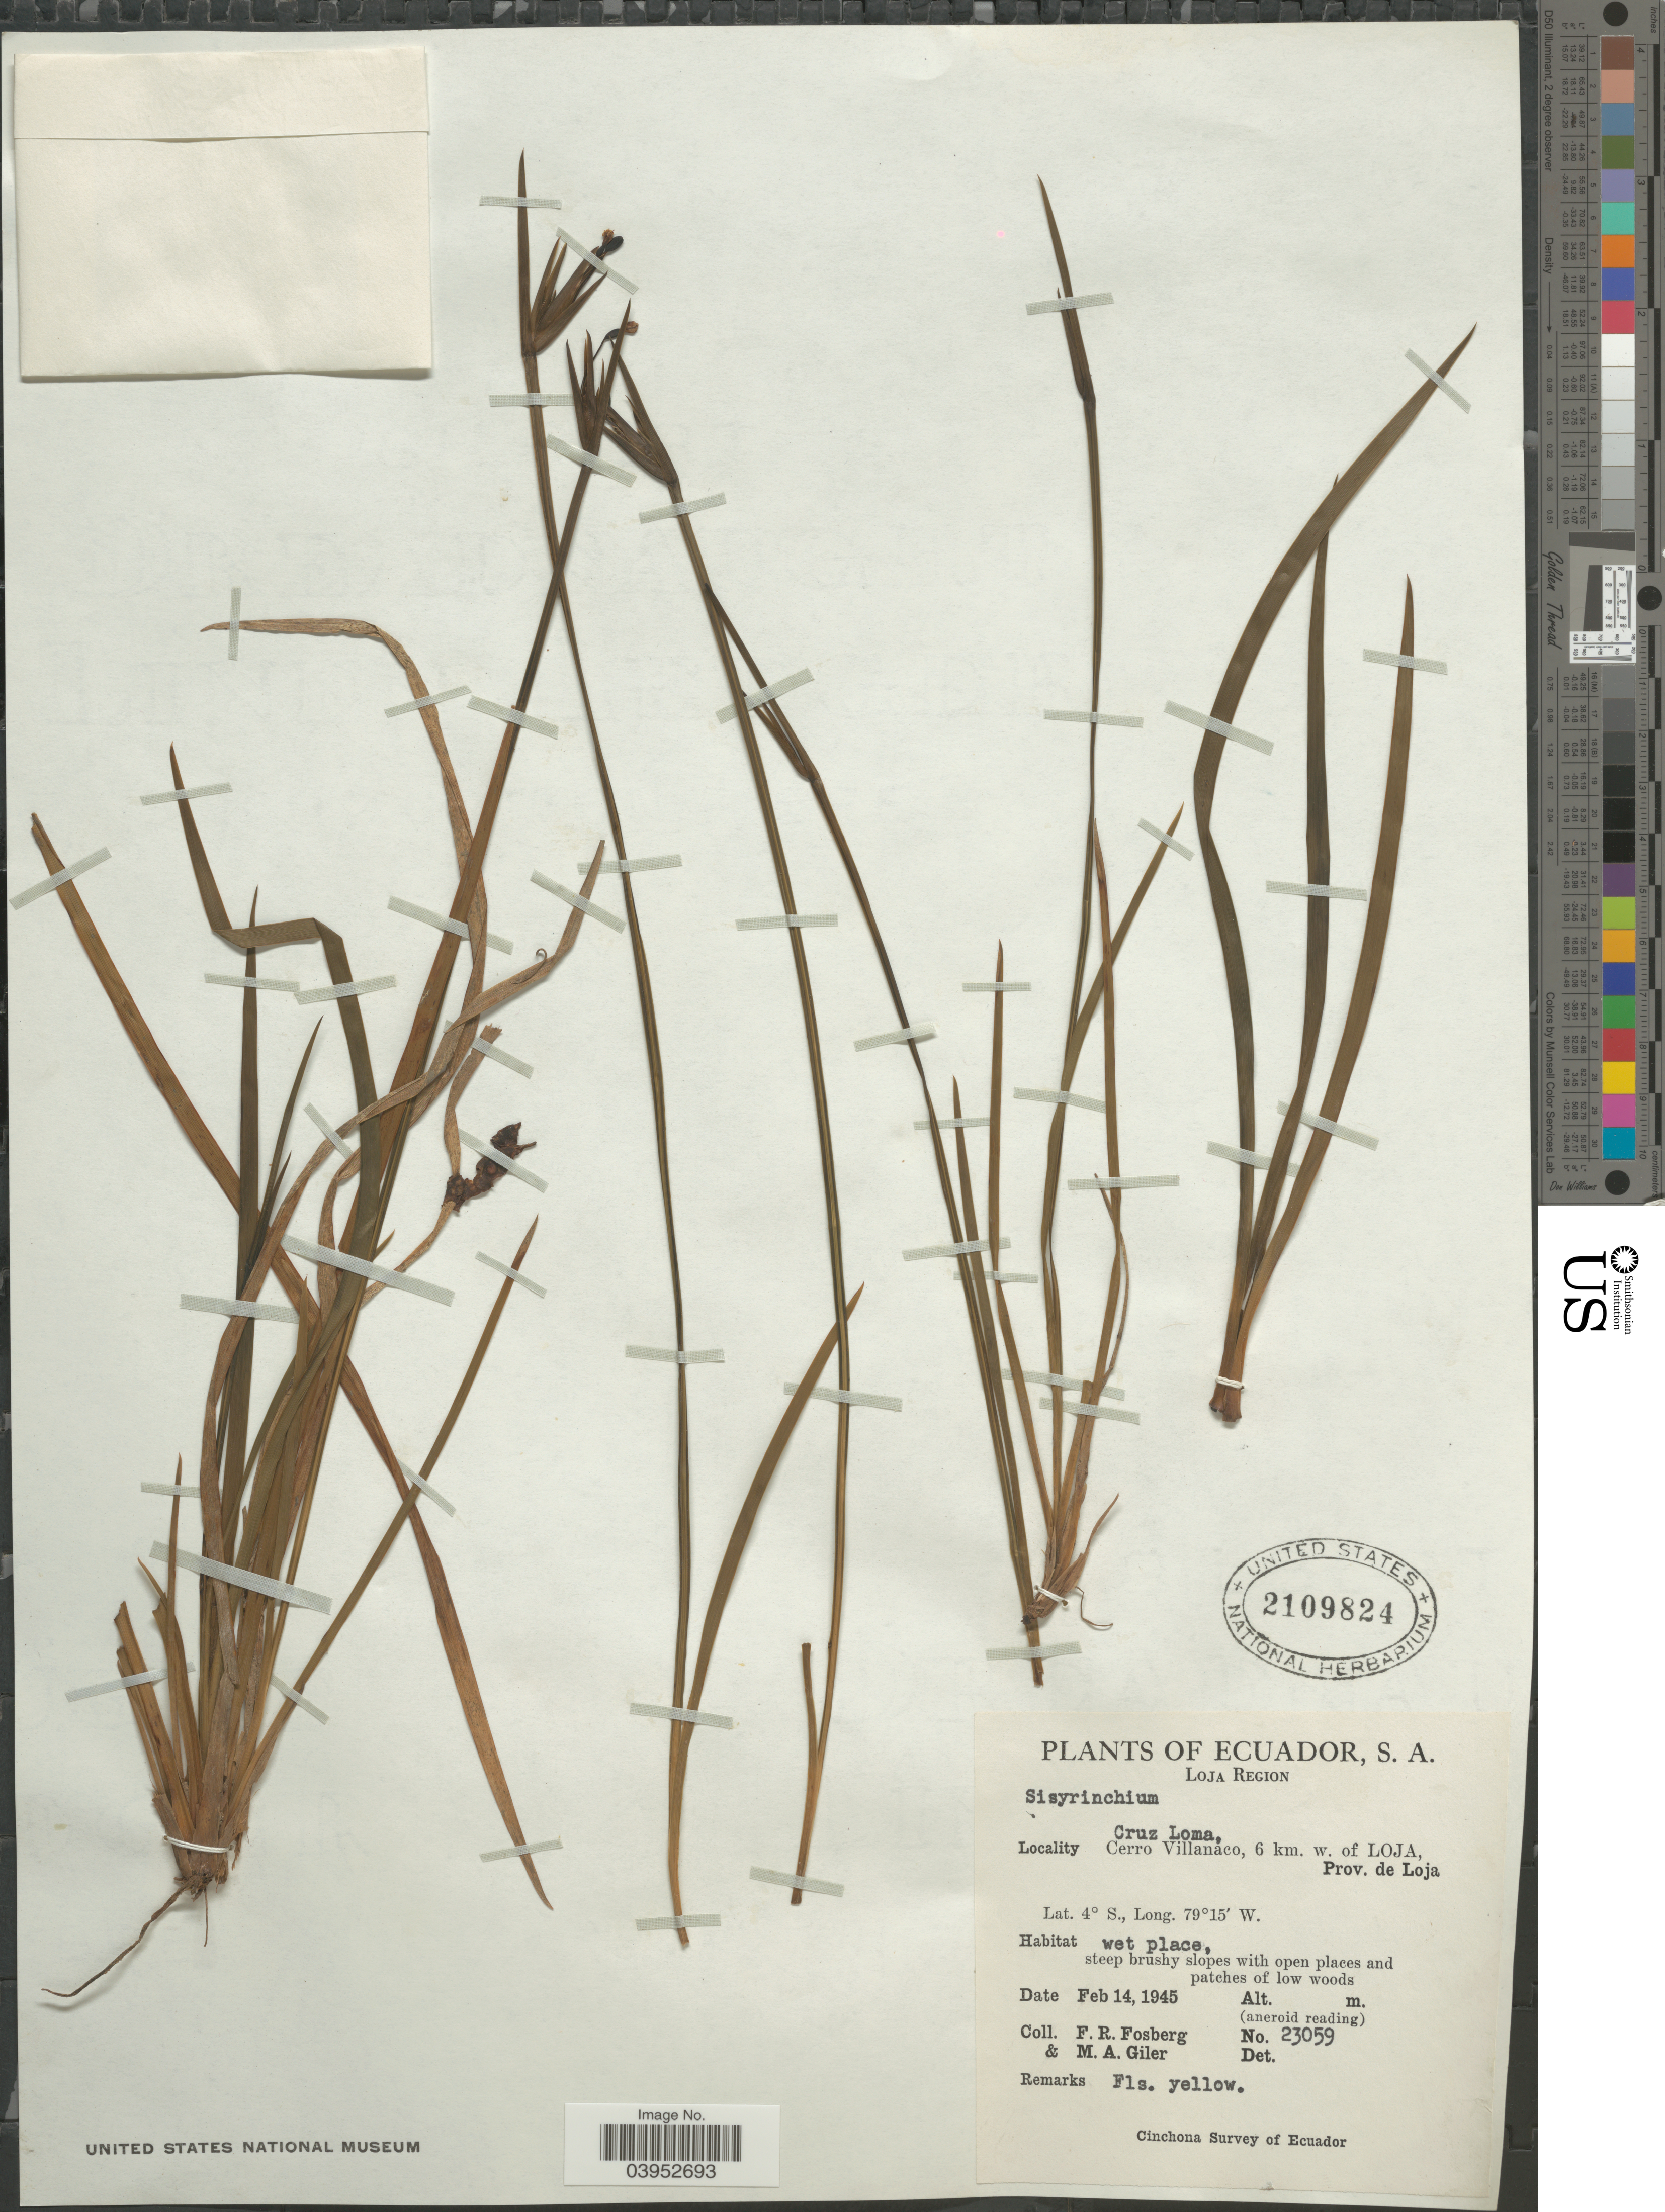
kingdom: Plantae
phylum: Tracheophyta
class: Liliopsida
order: Asparagales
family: Iridaceae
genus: Sisyrinchium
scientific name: Sisyrinchium sp.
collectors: F. R. Fosberg & M. Giler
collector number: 23059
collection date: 1945-02-14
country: Ecuador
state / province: Loja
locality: Loja Region. Cruz Loma, Cerro Villanaco, 6 km. w. of Loja, Prov. de Loja.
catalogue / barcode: US 2109824